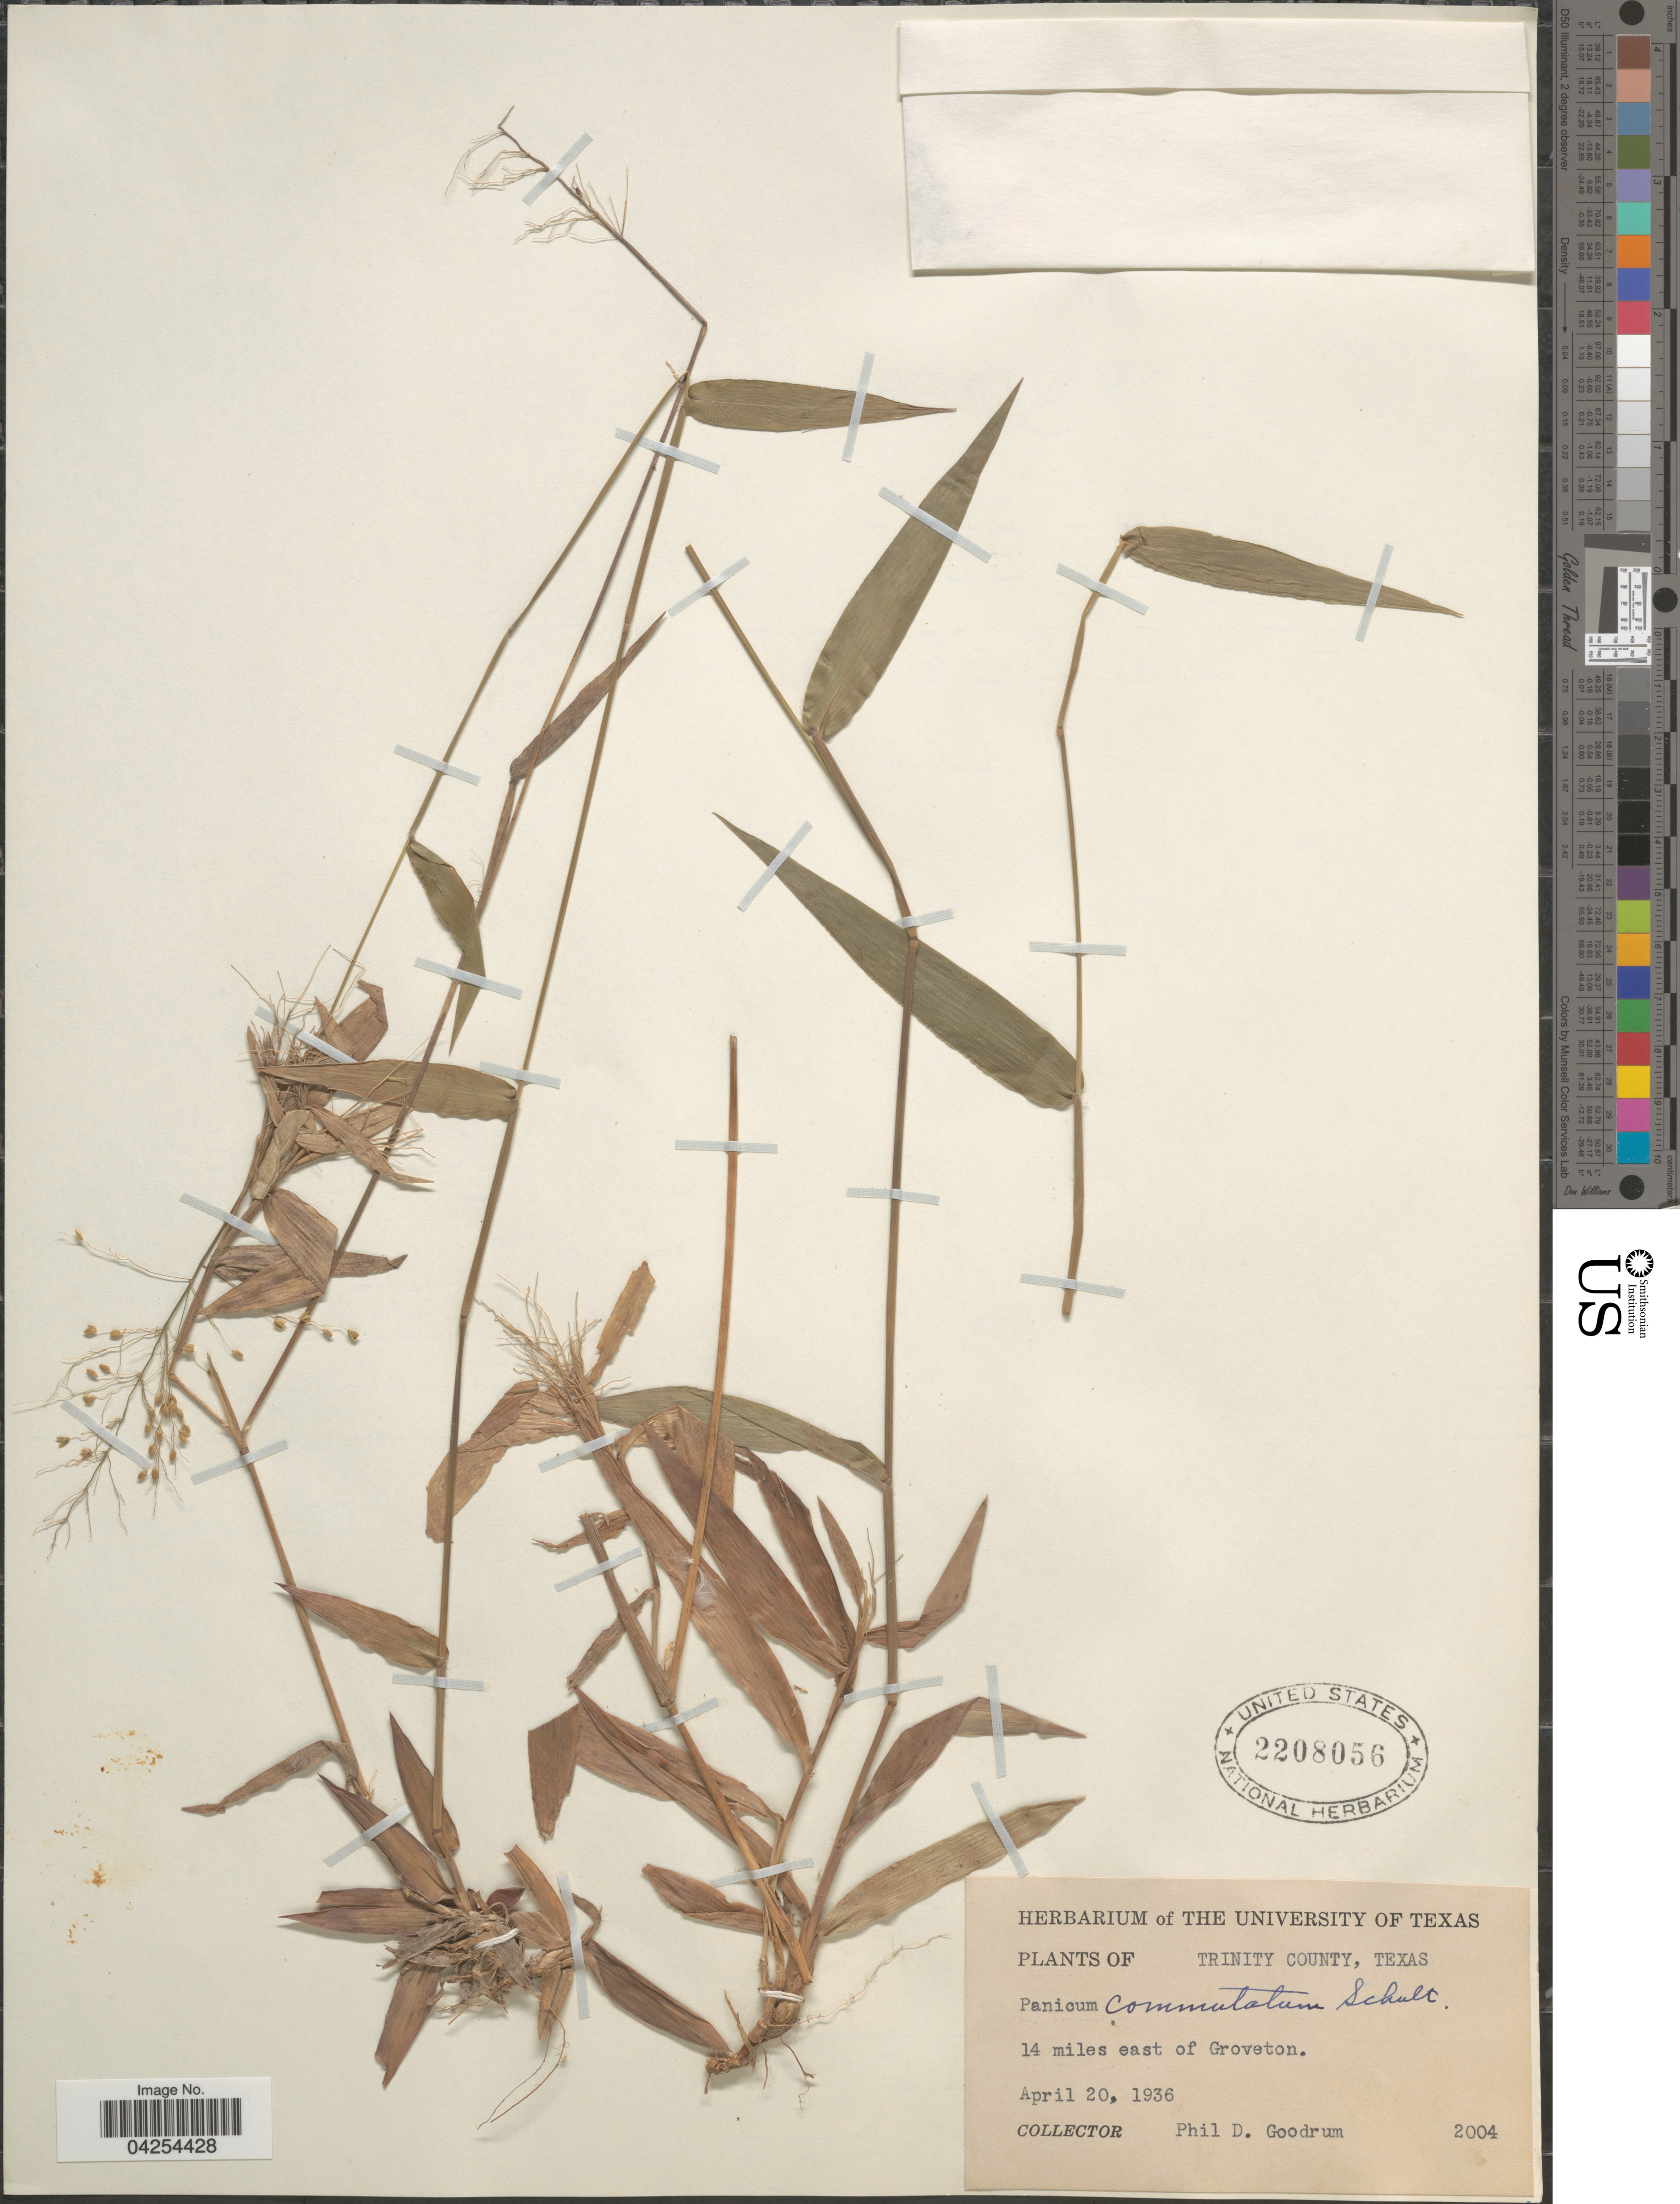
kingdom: Plantae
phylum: Tracheophyta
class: Liliopsida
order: Poales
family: Poaceae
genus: Dichanthelium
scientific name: Dichanthelium commutatum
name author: (Schult.) Gould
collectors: P. Goodrum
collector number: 2004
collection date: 1936-04-20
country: United States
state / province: Texas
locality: Trinity County. 14 miles east of Groveton.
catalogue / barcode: US 2208056